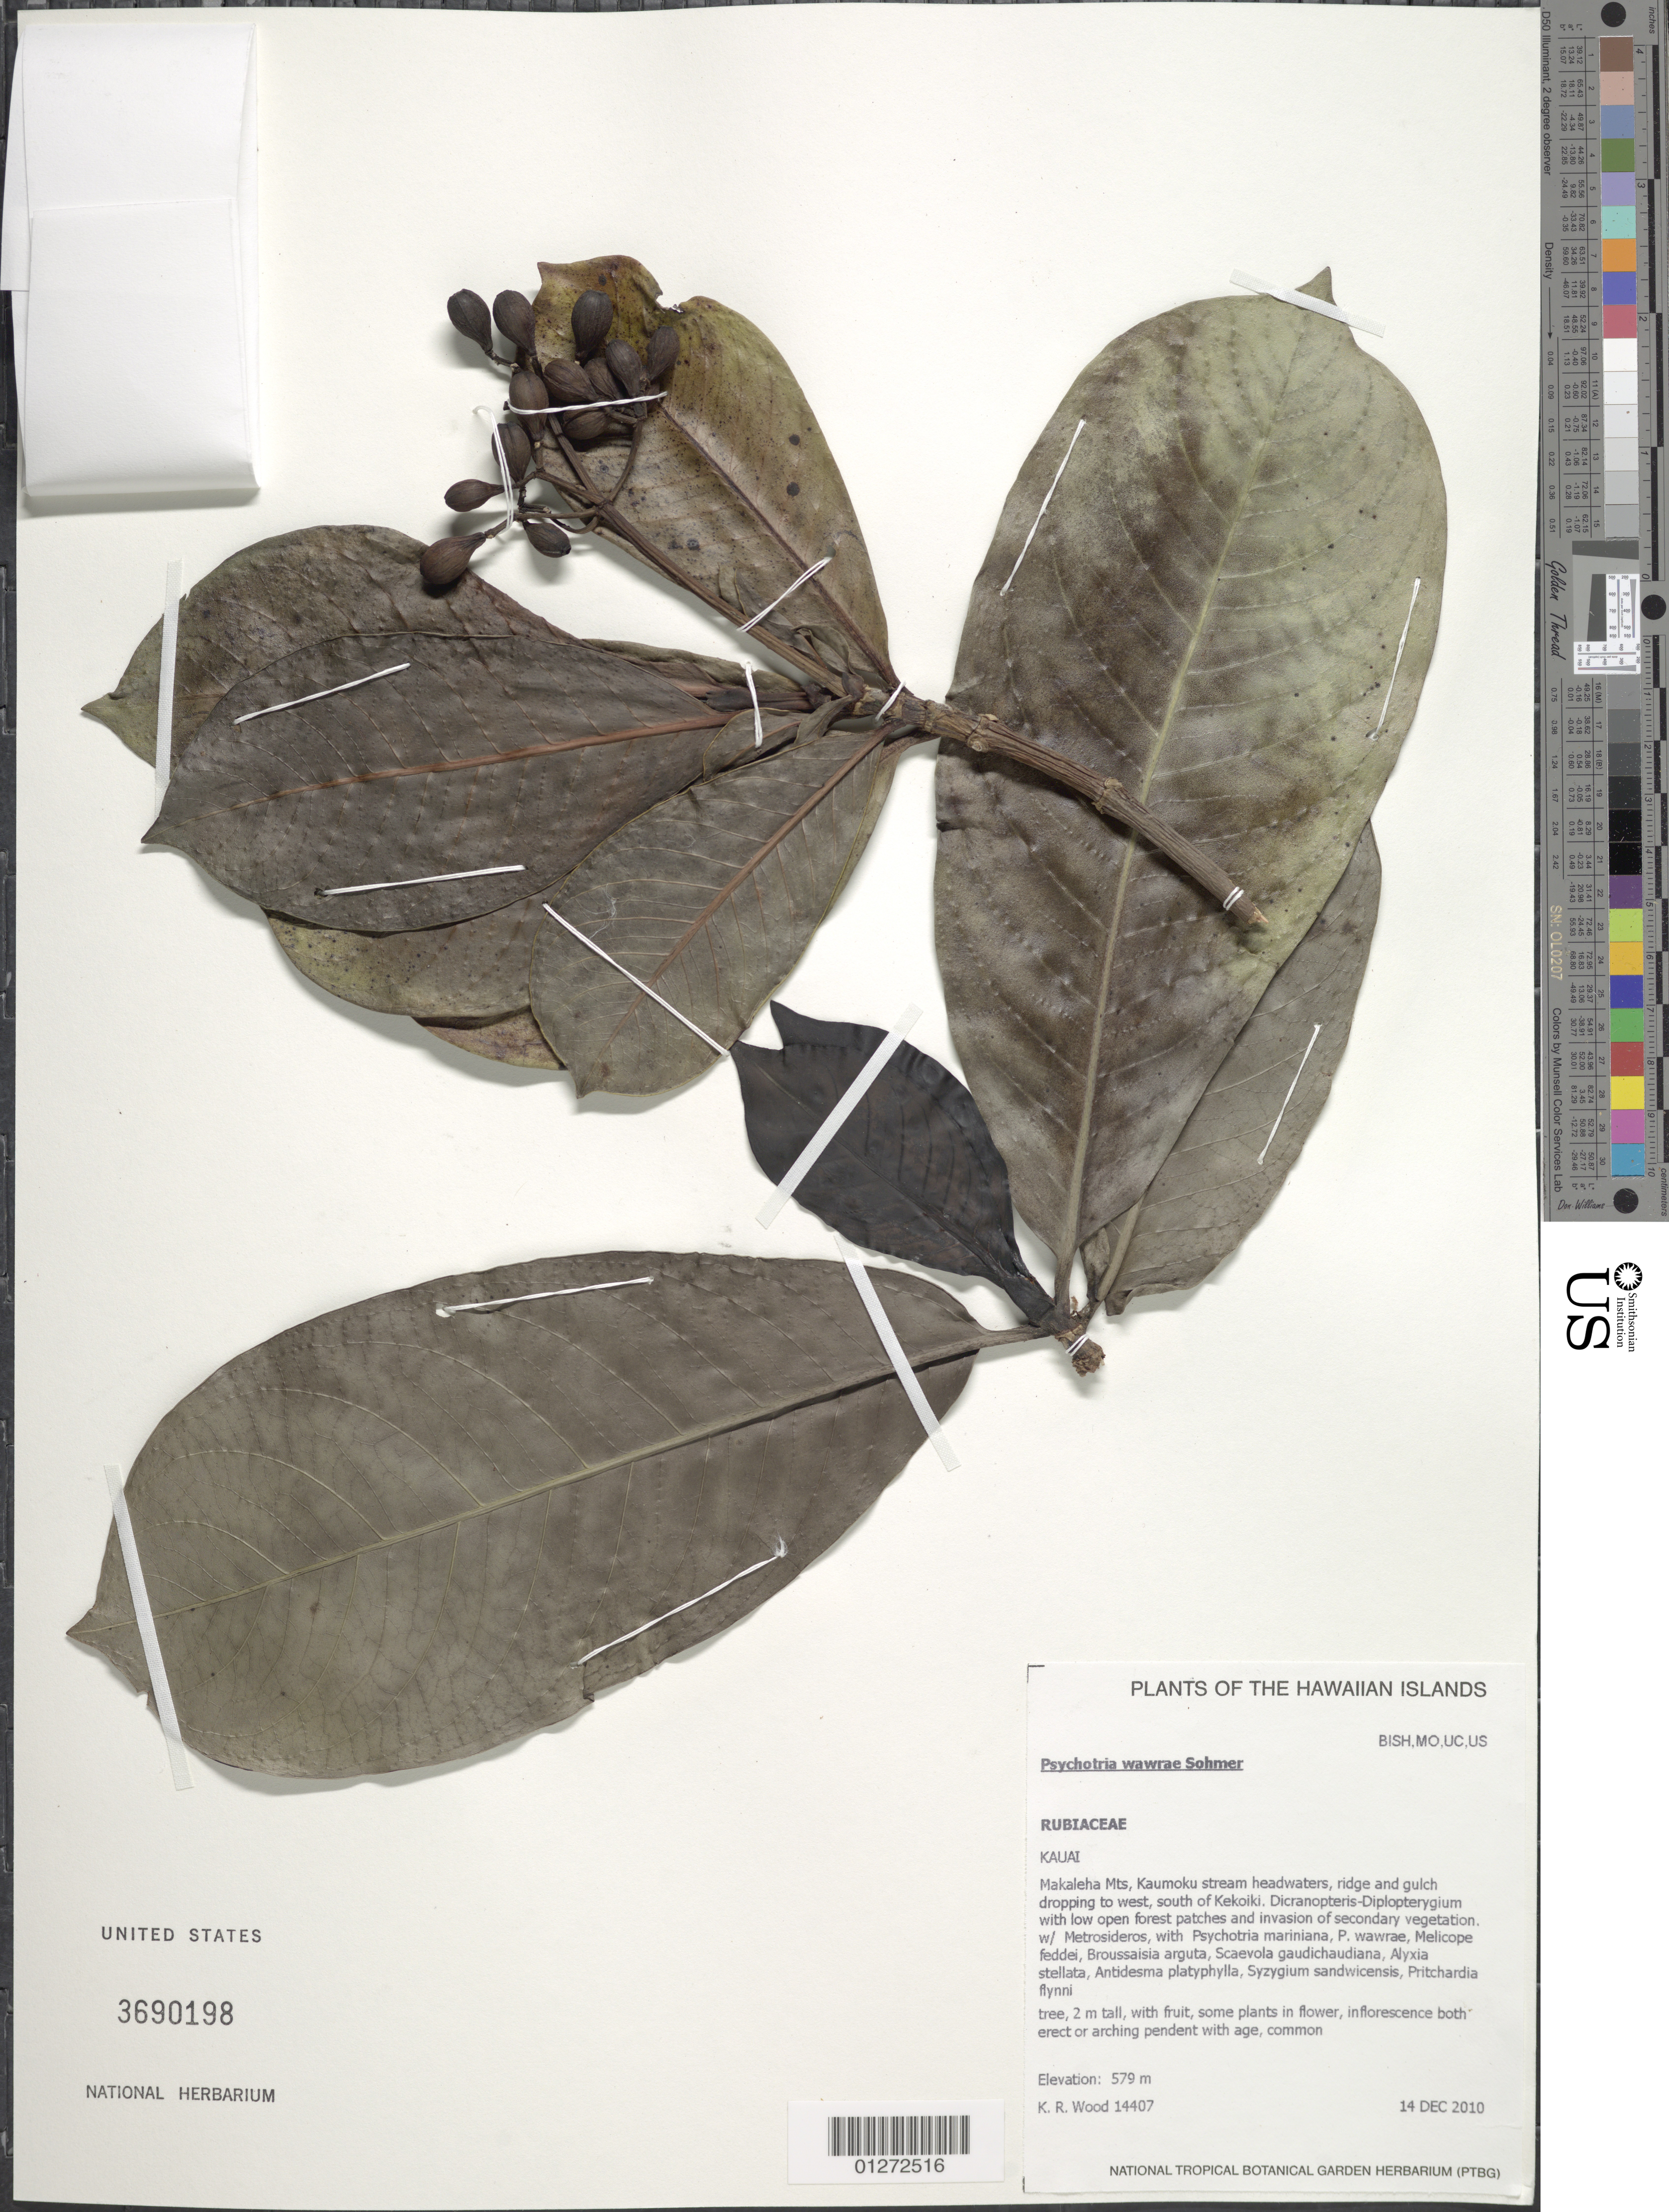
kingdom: Plantae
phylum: Tracheophyta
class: Magnoliopsida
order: Gentianales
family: Rubiaceae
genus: Psychotria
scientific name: Psychotria wawrae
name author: Sohmer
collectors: K. R. Wood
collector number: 14407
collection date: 2010-12-14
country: United States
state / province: Hawaii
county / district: Kaui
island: Kaua'i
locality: Makaleha Mts., Kaumoku Stream headwaters, ridge and gulch dropping to west, south of Kekoiki.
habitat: Open forest patches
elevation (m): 579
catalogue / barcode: US 3690198